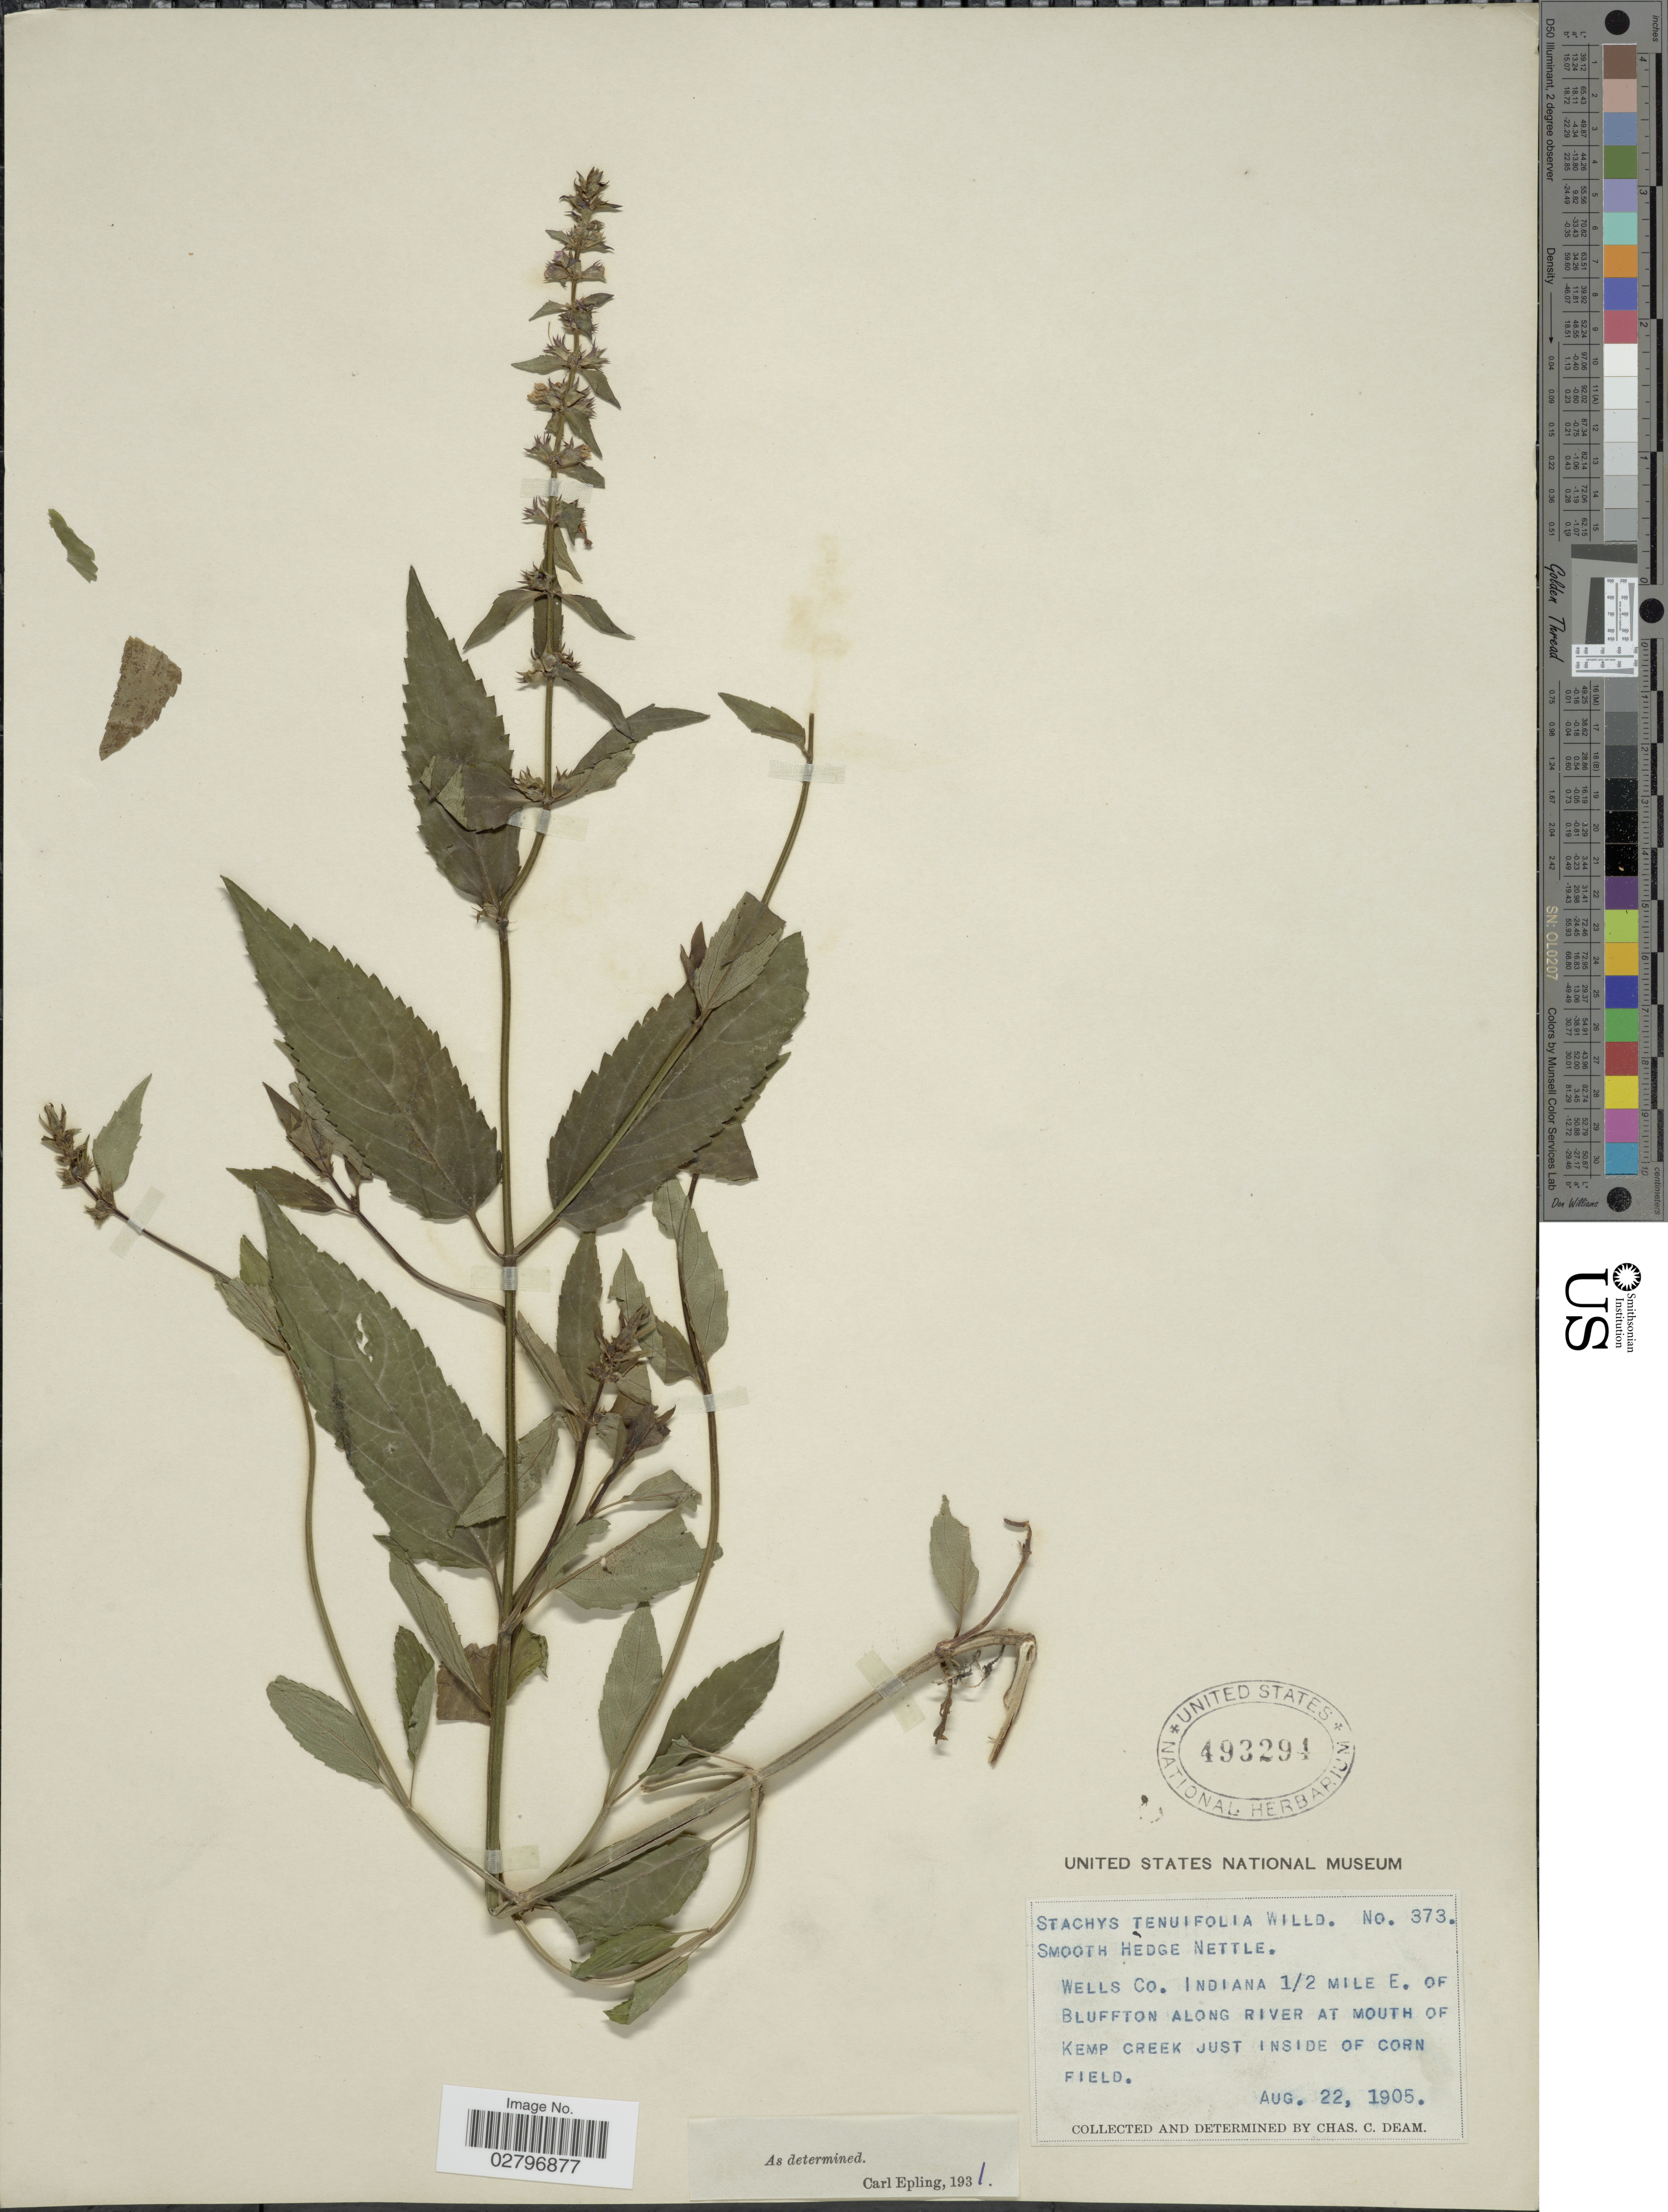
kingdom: Plantae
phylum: Tracheophyta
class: Magnoliopsida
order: Lamiales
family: Lamiaceae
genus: Stachys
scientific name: Stachys tenuifolia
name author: Willd.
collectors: C. C. Deam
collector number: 373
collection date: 1905-08-22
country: United States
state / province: Indiana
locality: Wells Co., Indiana ½ mile E. of Bluffton along river at mouth of Kemp Creek just inside of Corn Field.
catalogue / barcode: US 493294